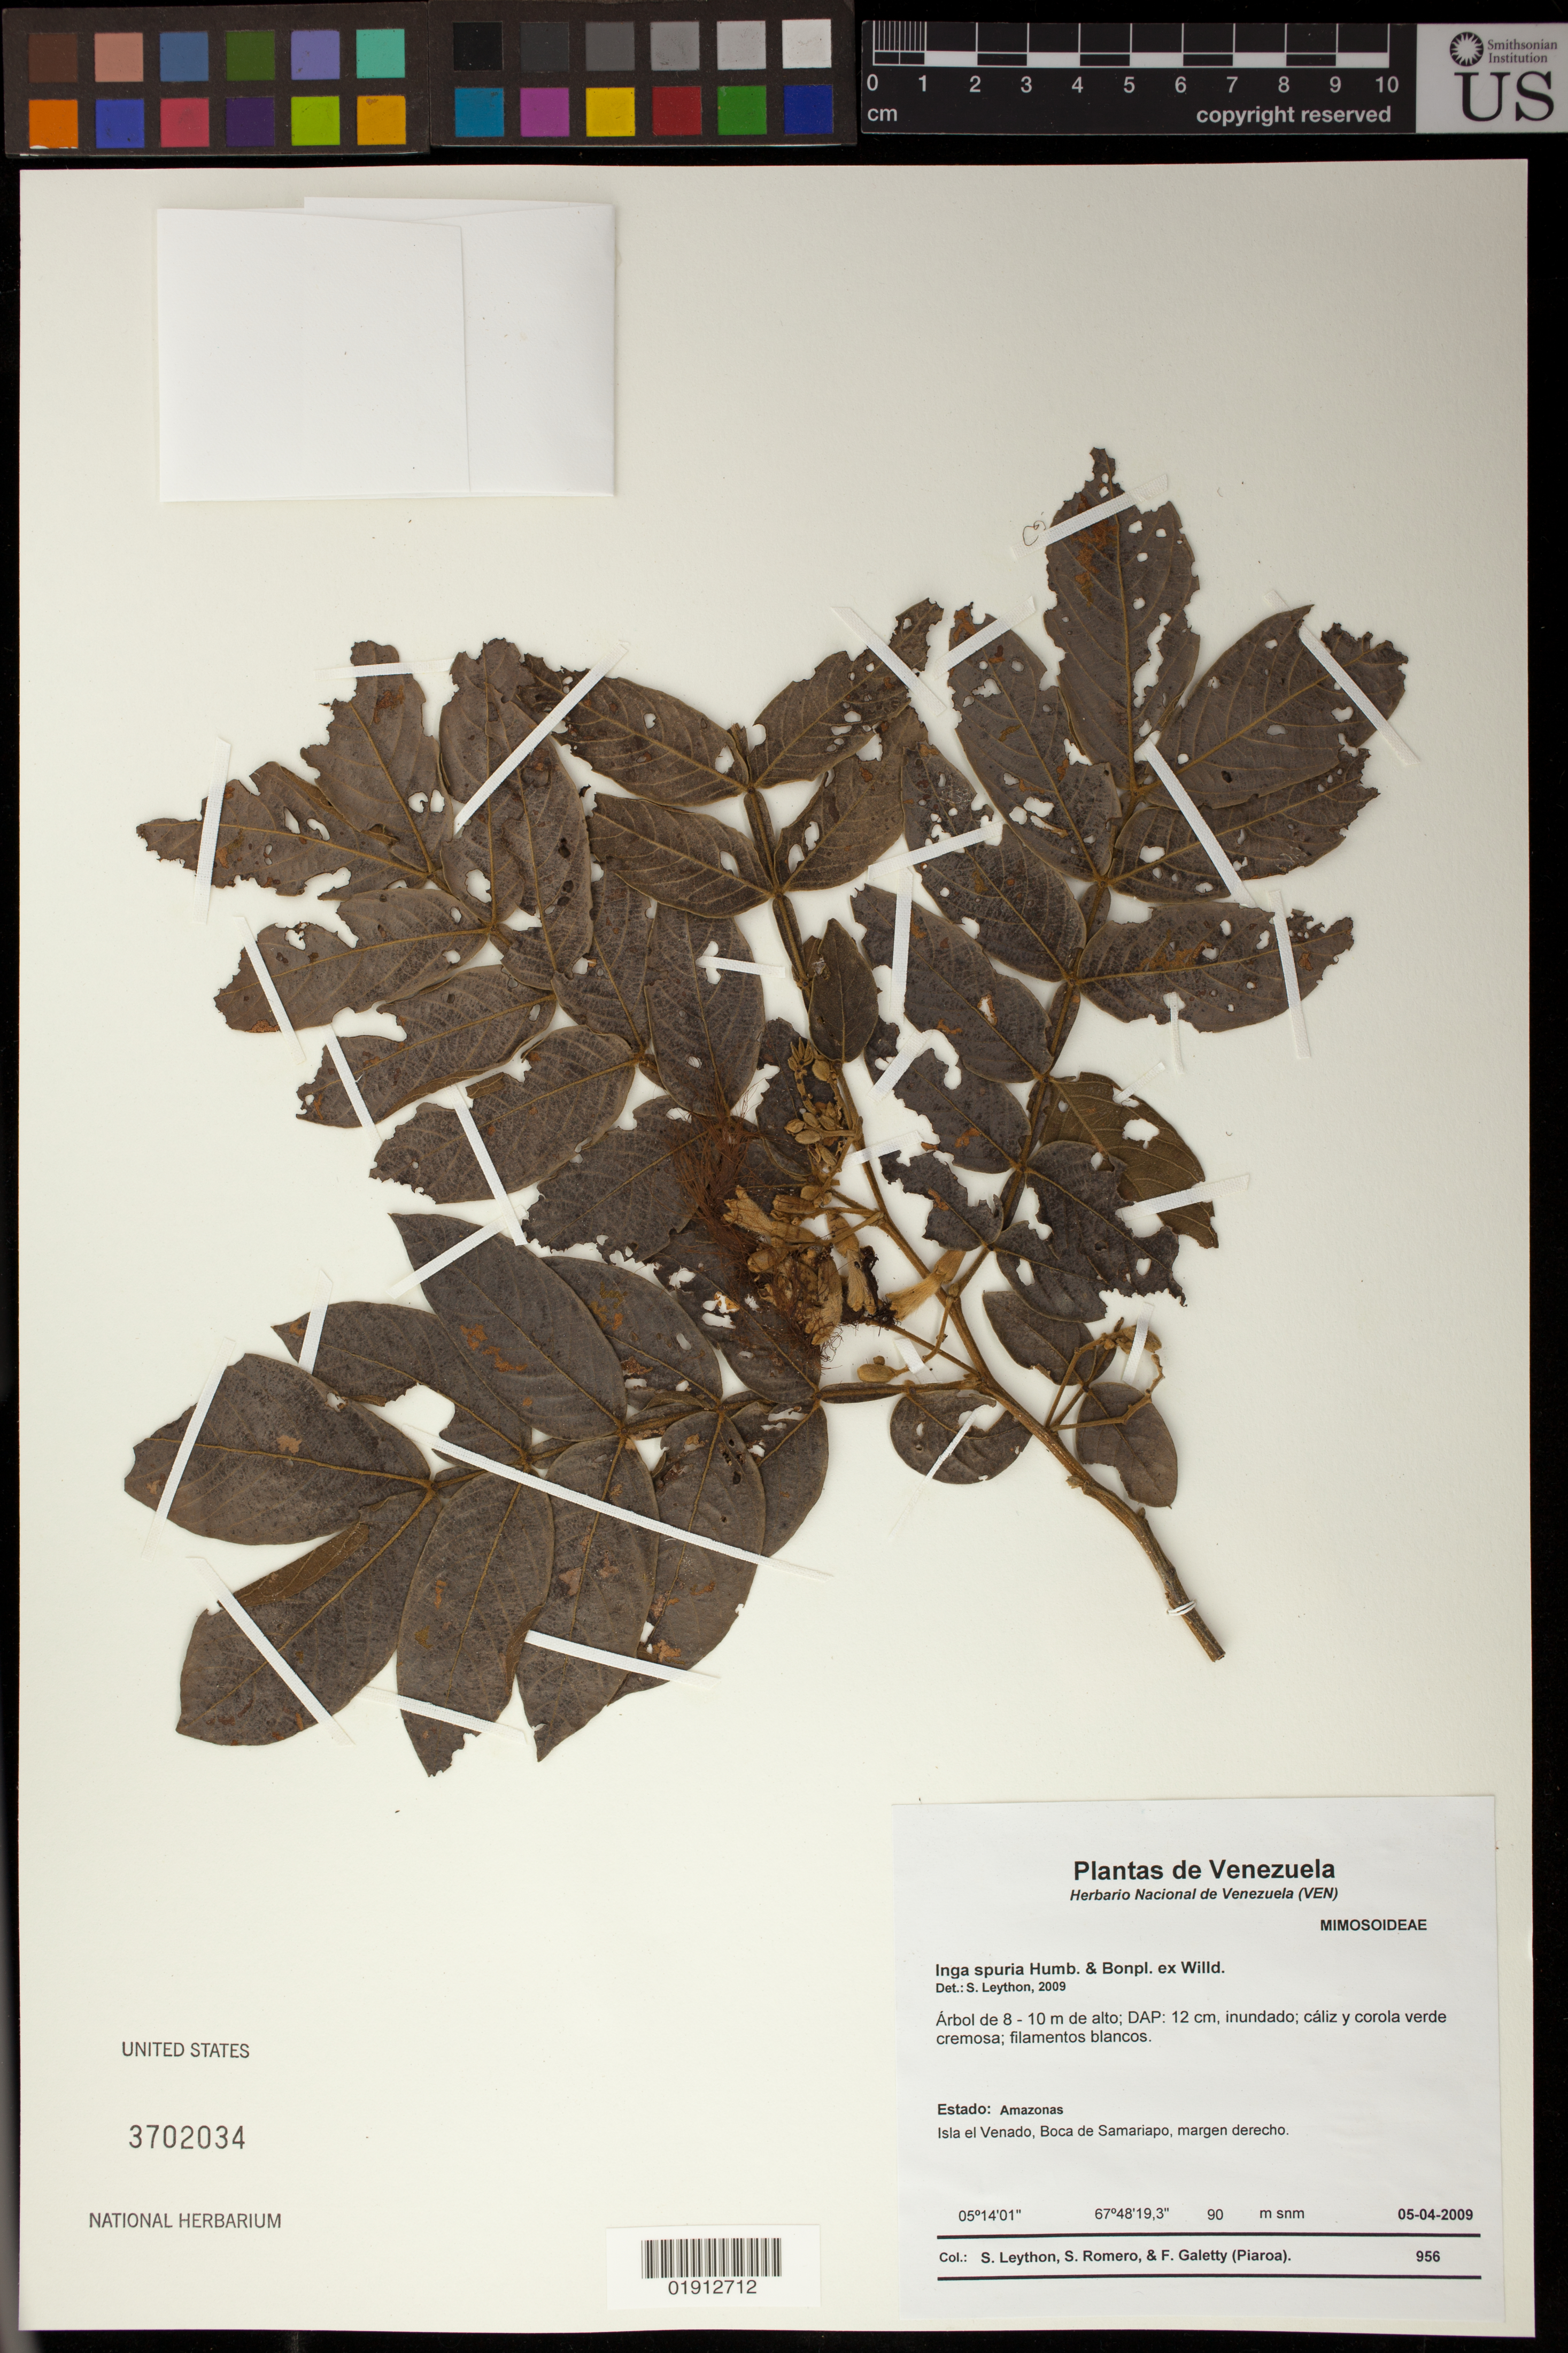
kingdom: Plantae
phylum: Tracheophyta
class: Magnoliopsida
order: Fabales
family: Fabaceae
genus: Inga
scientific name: Inga spuria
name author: Humb. & Bonpl.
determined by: Leython, S.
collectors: S. Leython, S. Romero & F. Galetty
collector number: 956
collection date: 2009-04-05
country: Venezuela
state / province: Amazonas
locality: Isla el Venado, Boca de Samariapo, margen derecho.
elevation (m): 90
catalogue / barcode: US 3702034